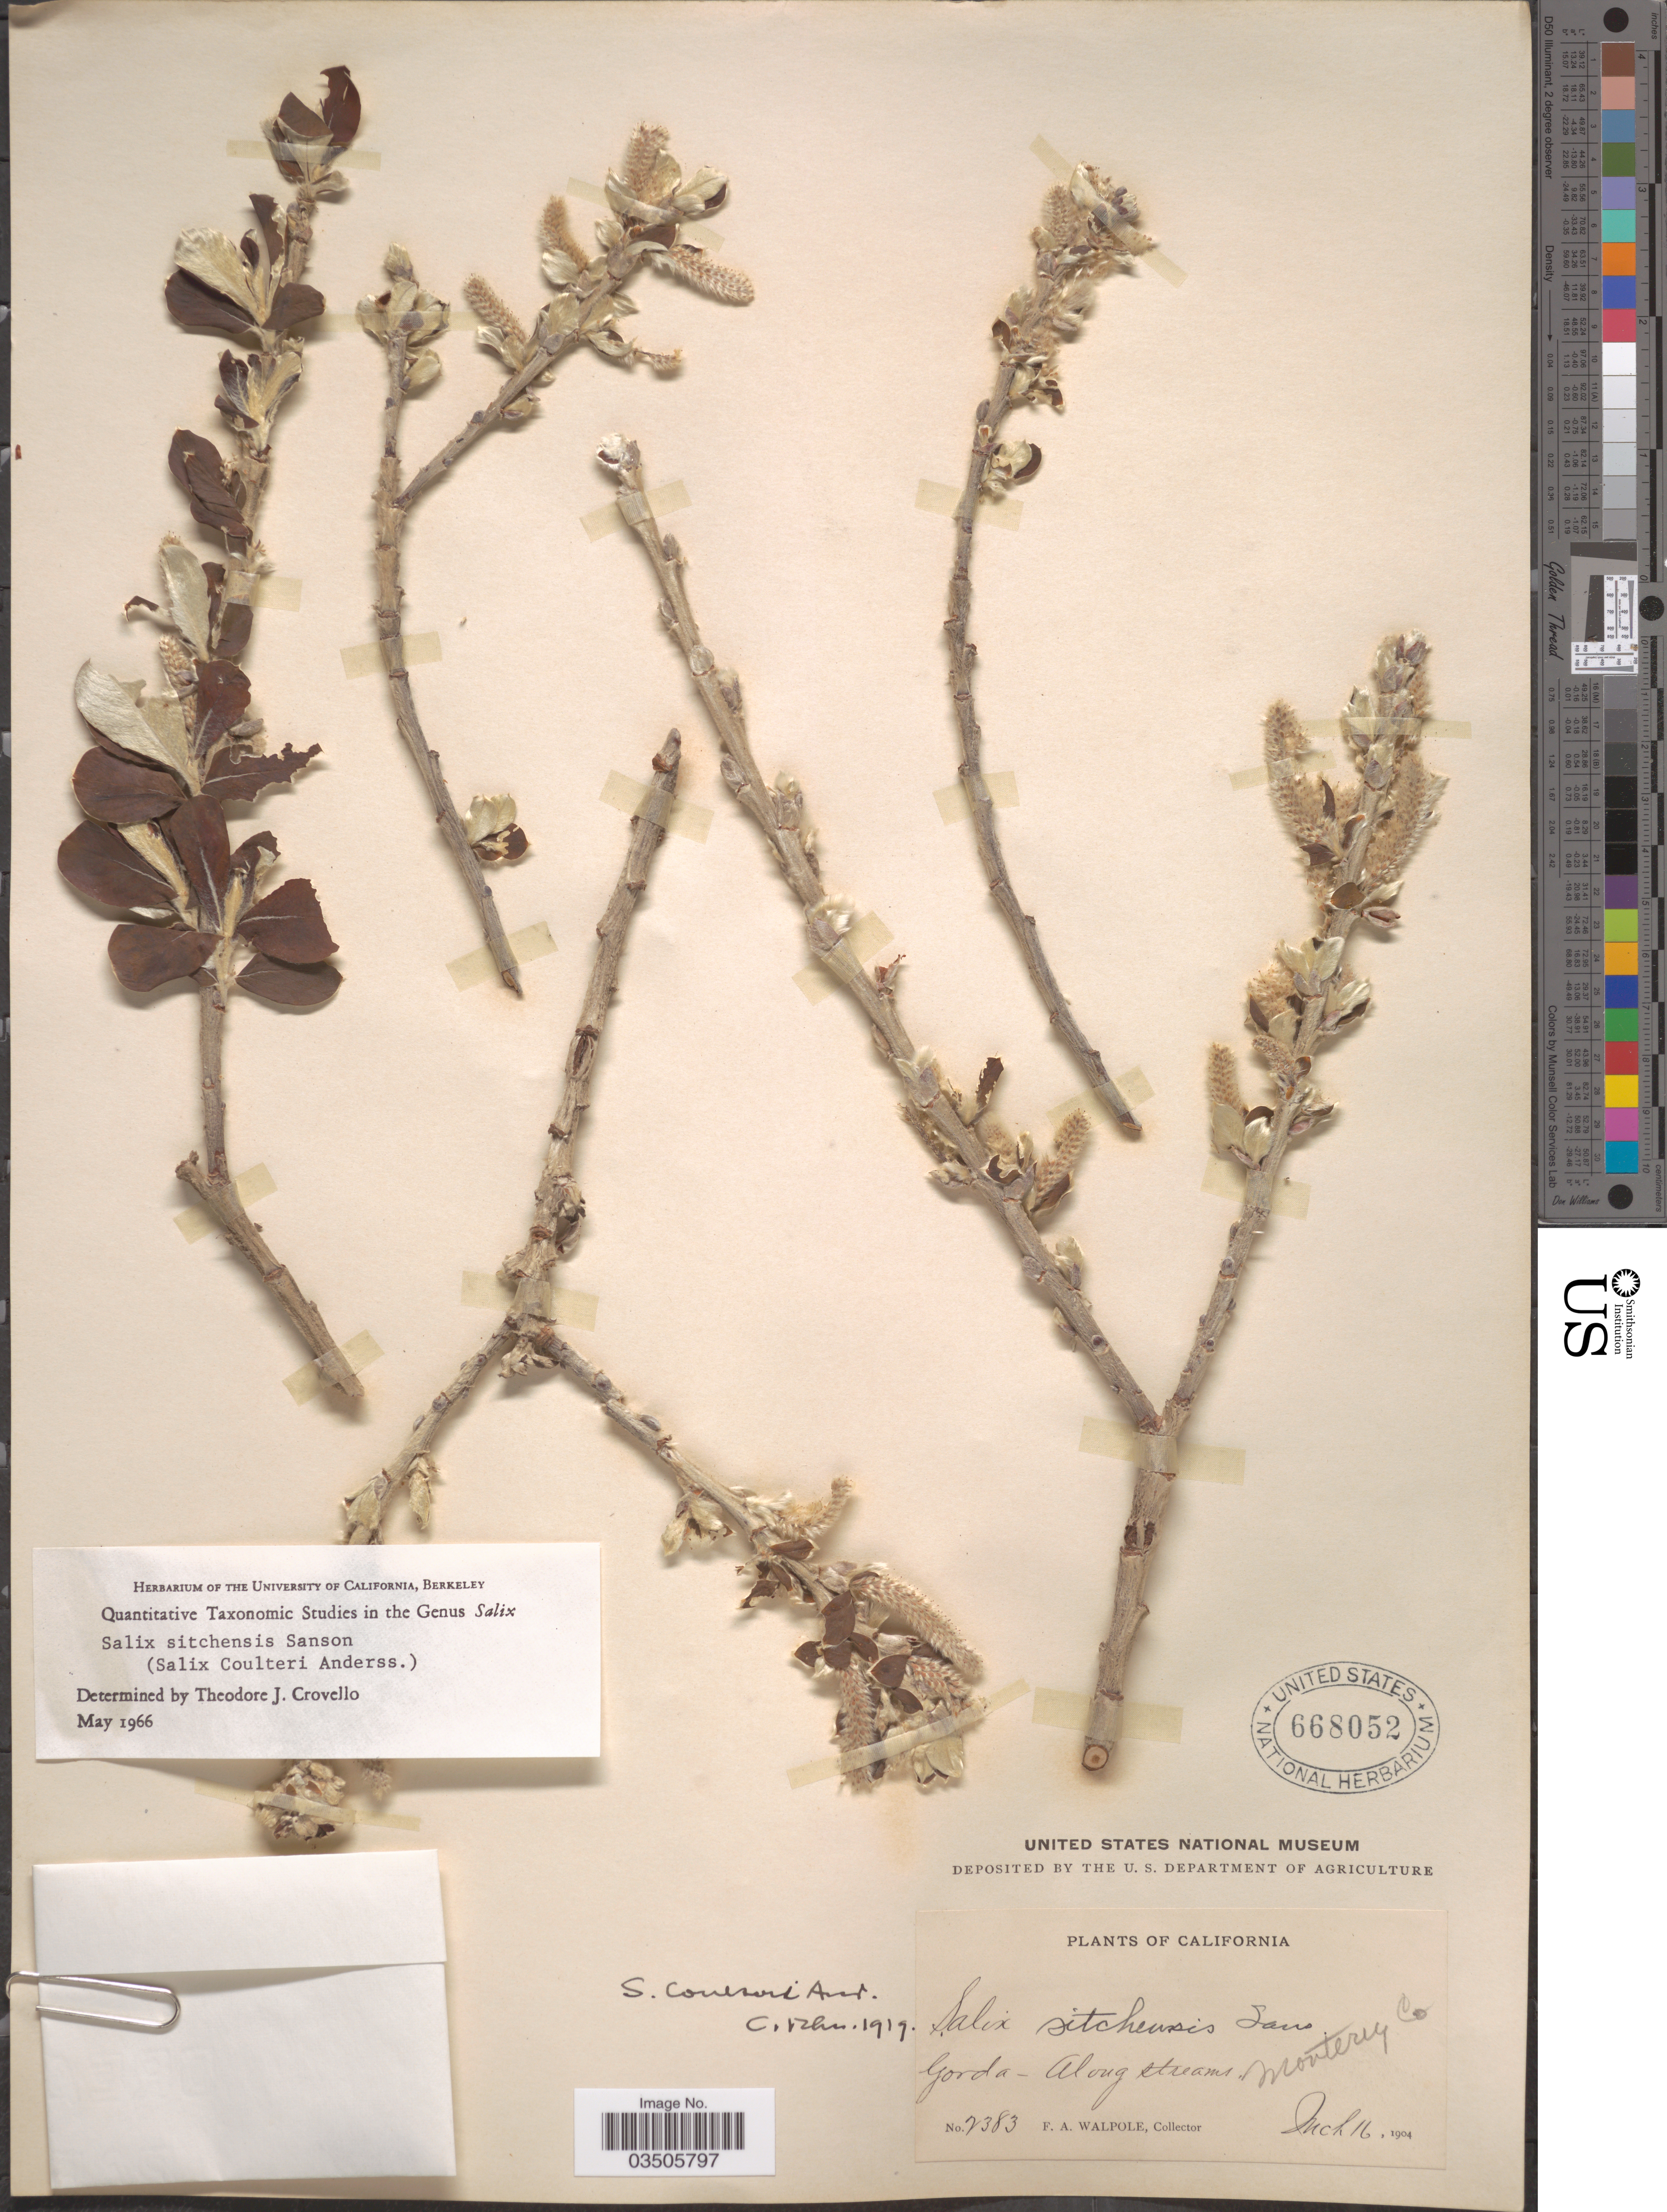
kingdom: Plantae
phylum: Tracheophyta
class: Magnoliopsida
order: Malpighiales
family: Salicaceae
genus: Salix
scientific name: Salix sitchensis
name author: Sanson ex Bong.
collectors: F. Walpole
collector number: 2383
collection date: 1904-03-16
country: United States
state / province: California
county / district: Monterey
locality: Gorda-Along streams. Monterey Co.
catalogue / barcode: US 668052